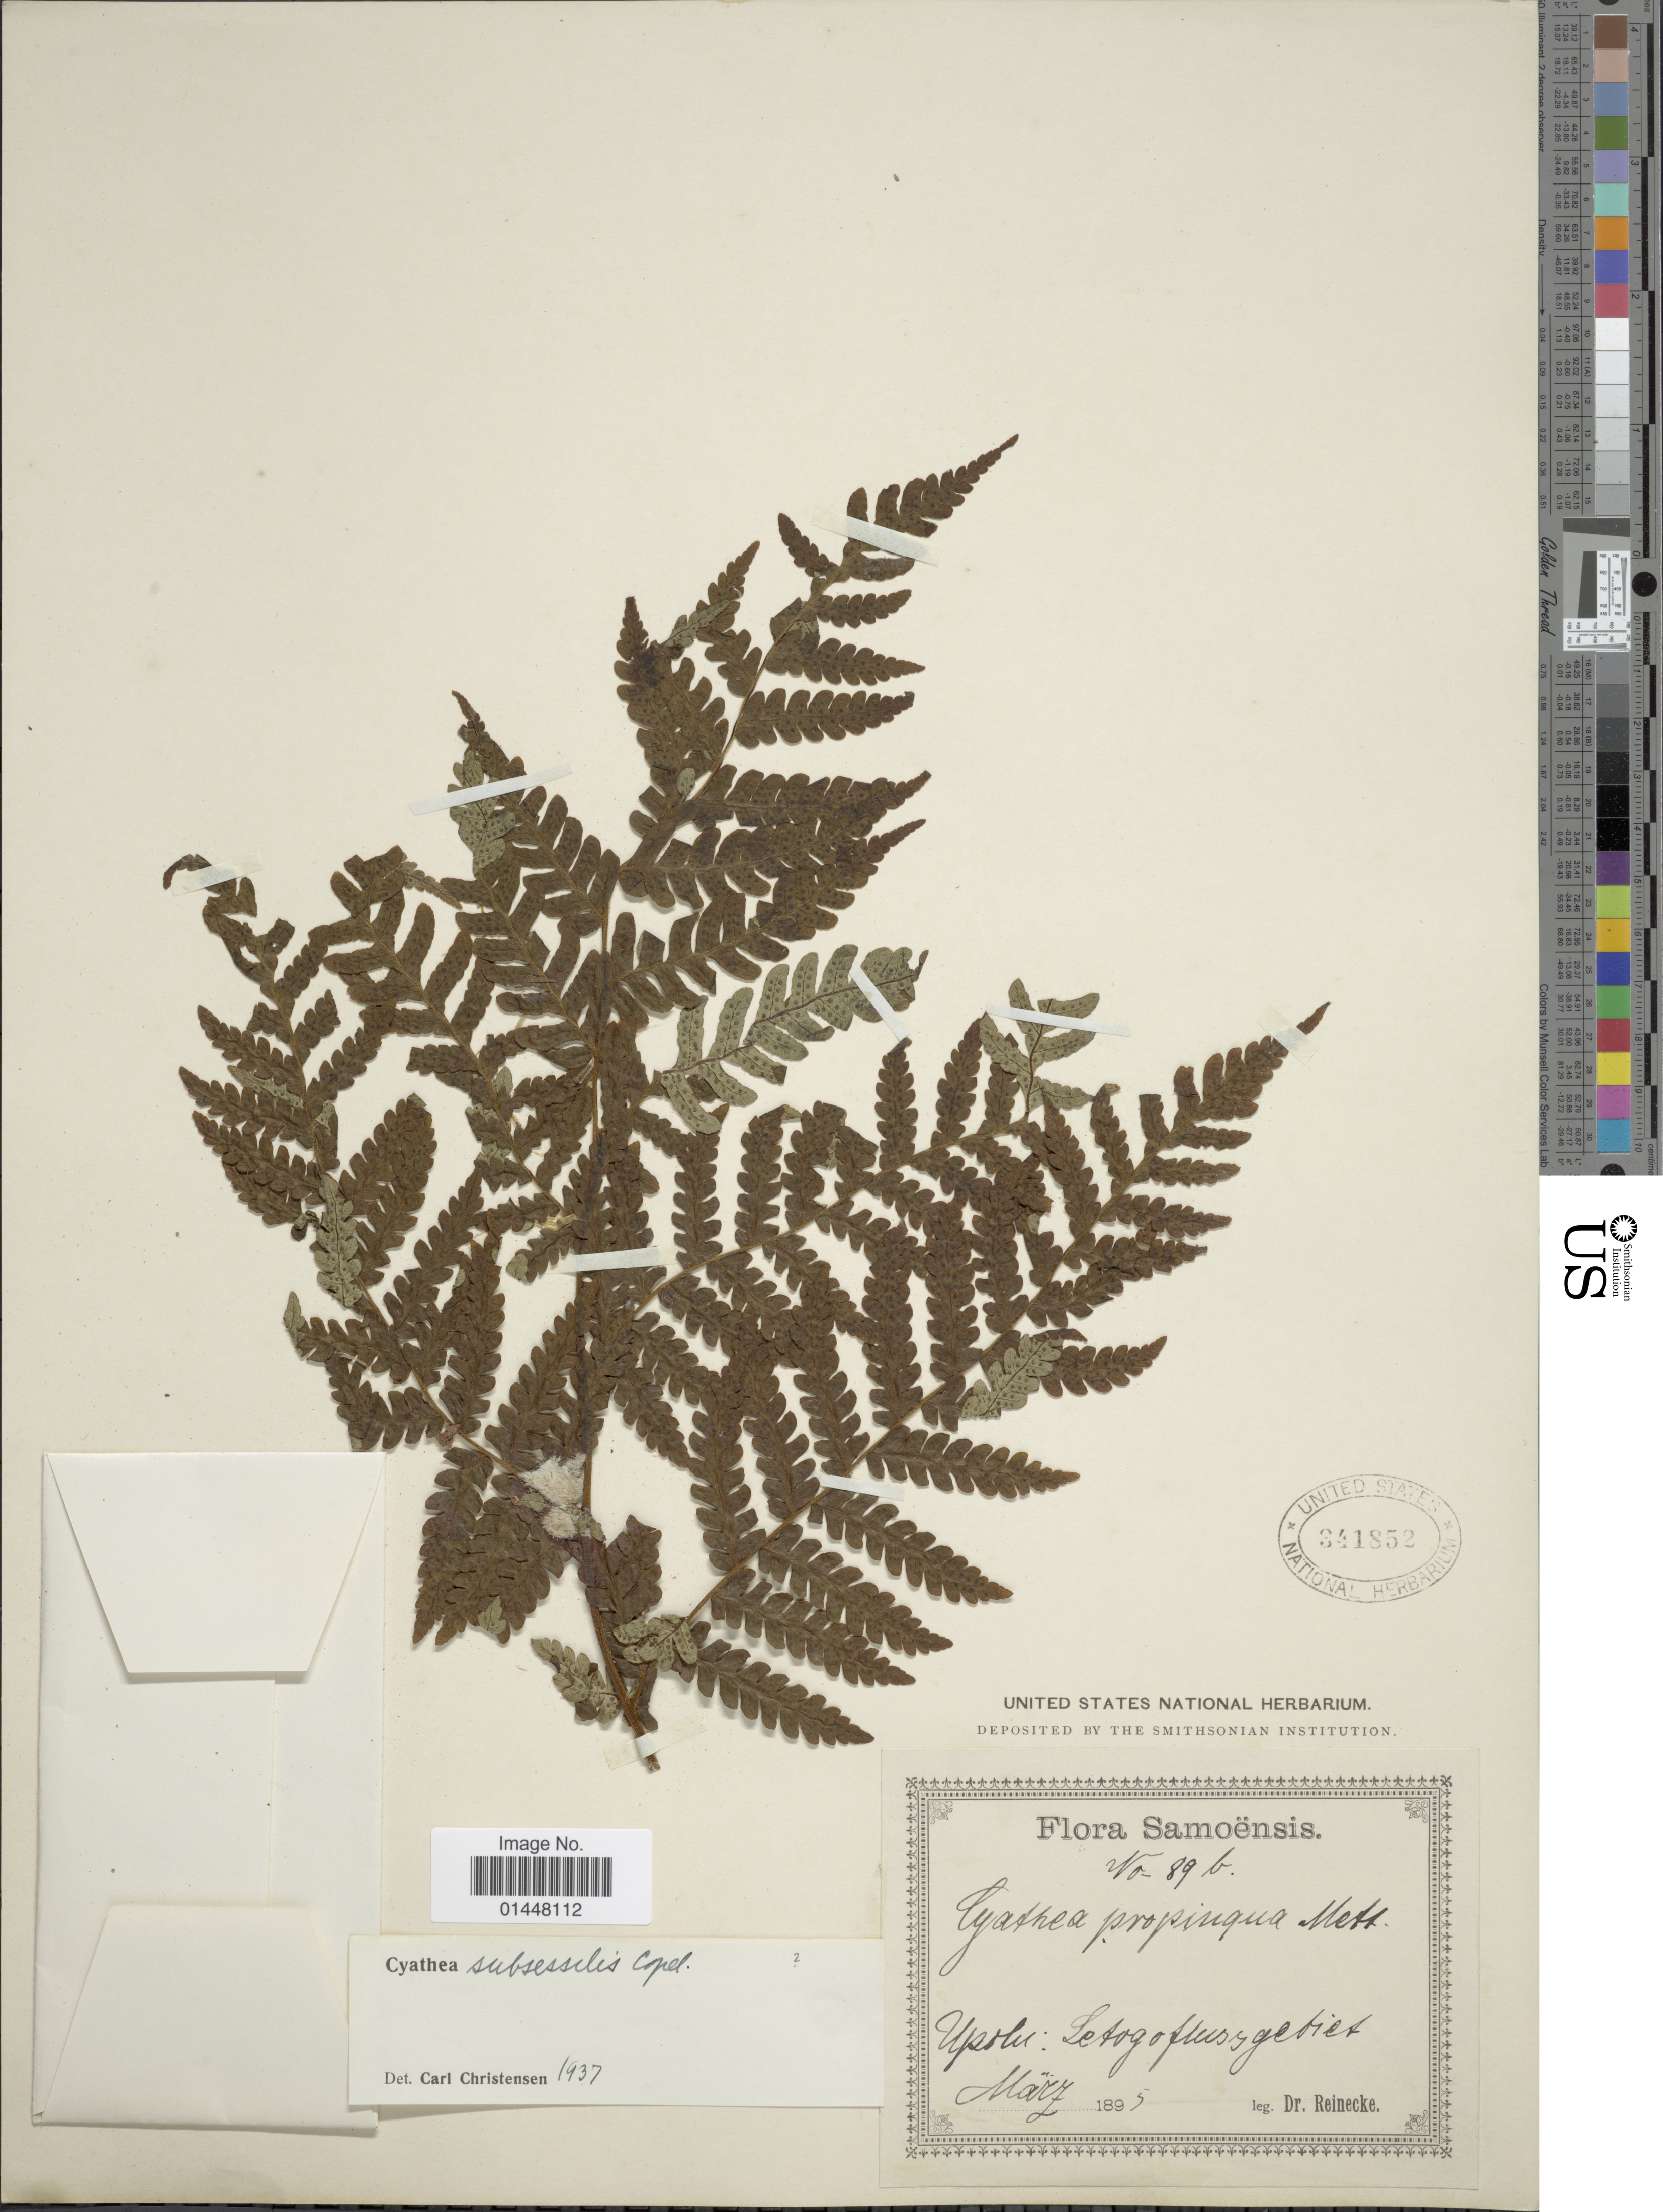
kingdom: Plantae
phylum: Tracheophyta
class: Polypodiopsida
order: Cyatheales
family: Cyatheaceae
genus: Sphaeropteris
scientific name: Sphaeropteris subsessilis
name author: (Copel.) R.M. Tryon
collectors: -- Reinecke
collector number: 89b*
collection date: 1895-03-07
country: Samoa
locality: Samoensis. Upolu: Letogofluss [interpreted] gebiet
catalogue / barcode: US 341852